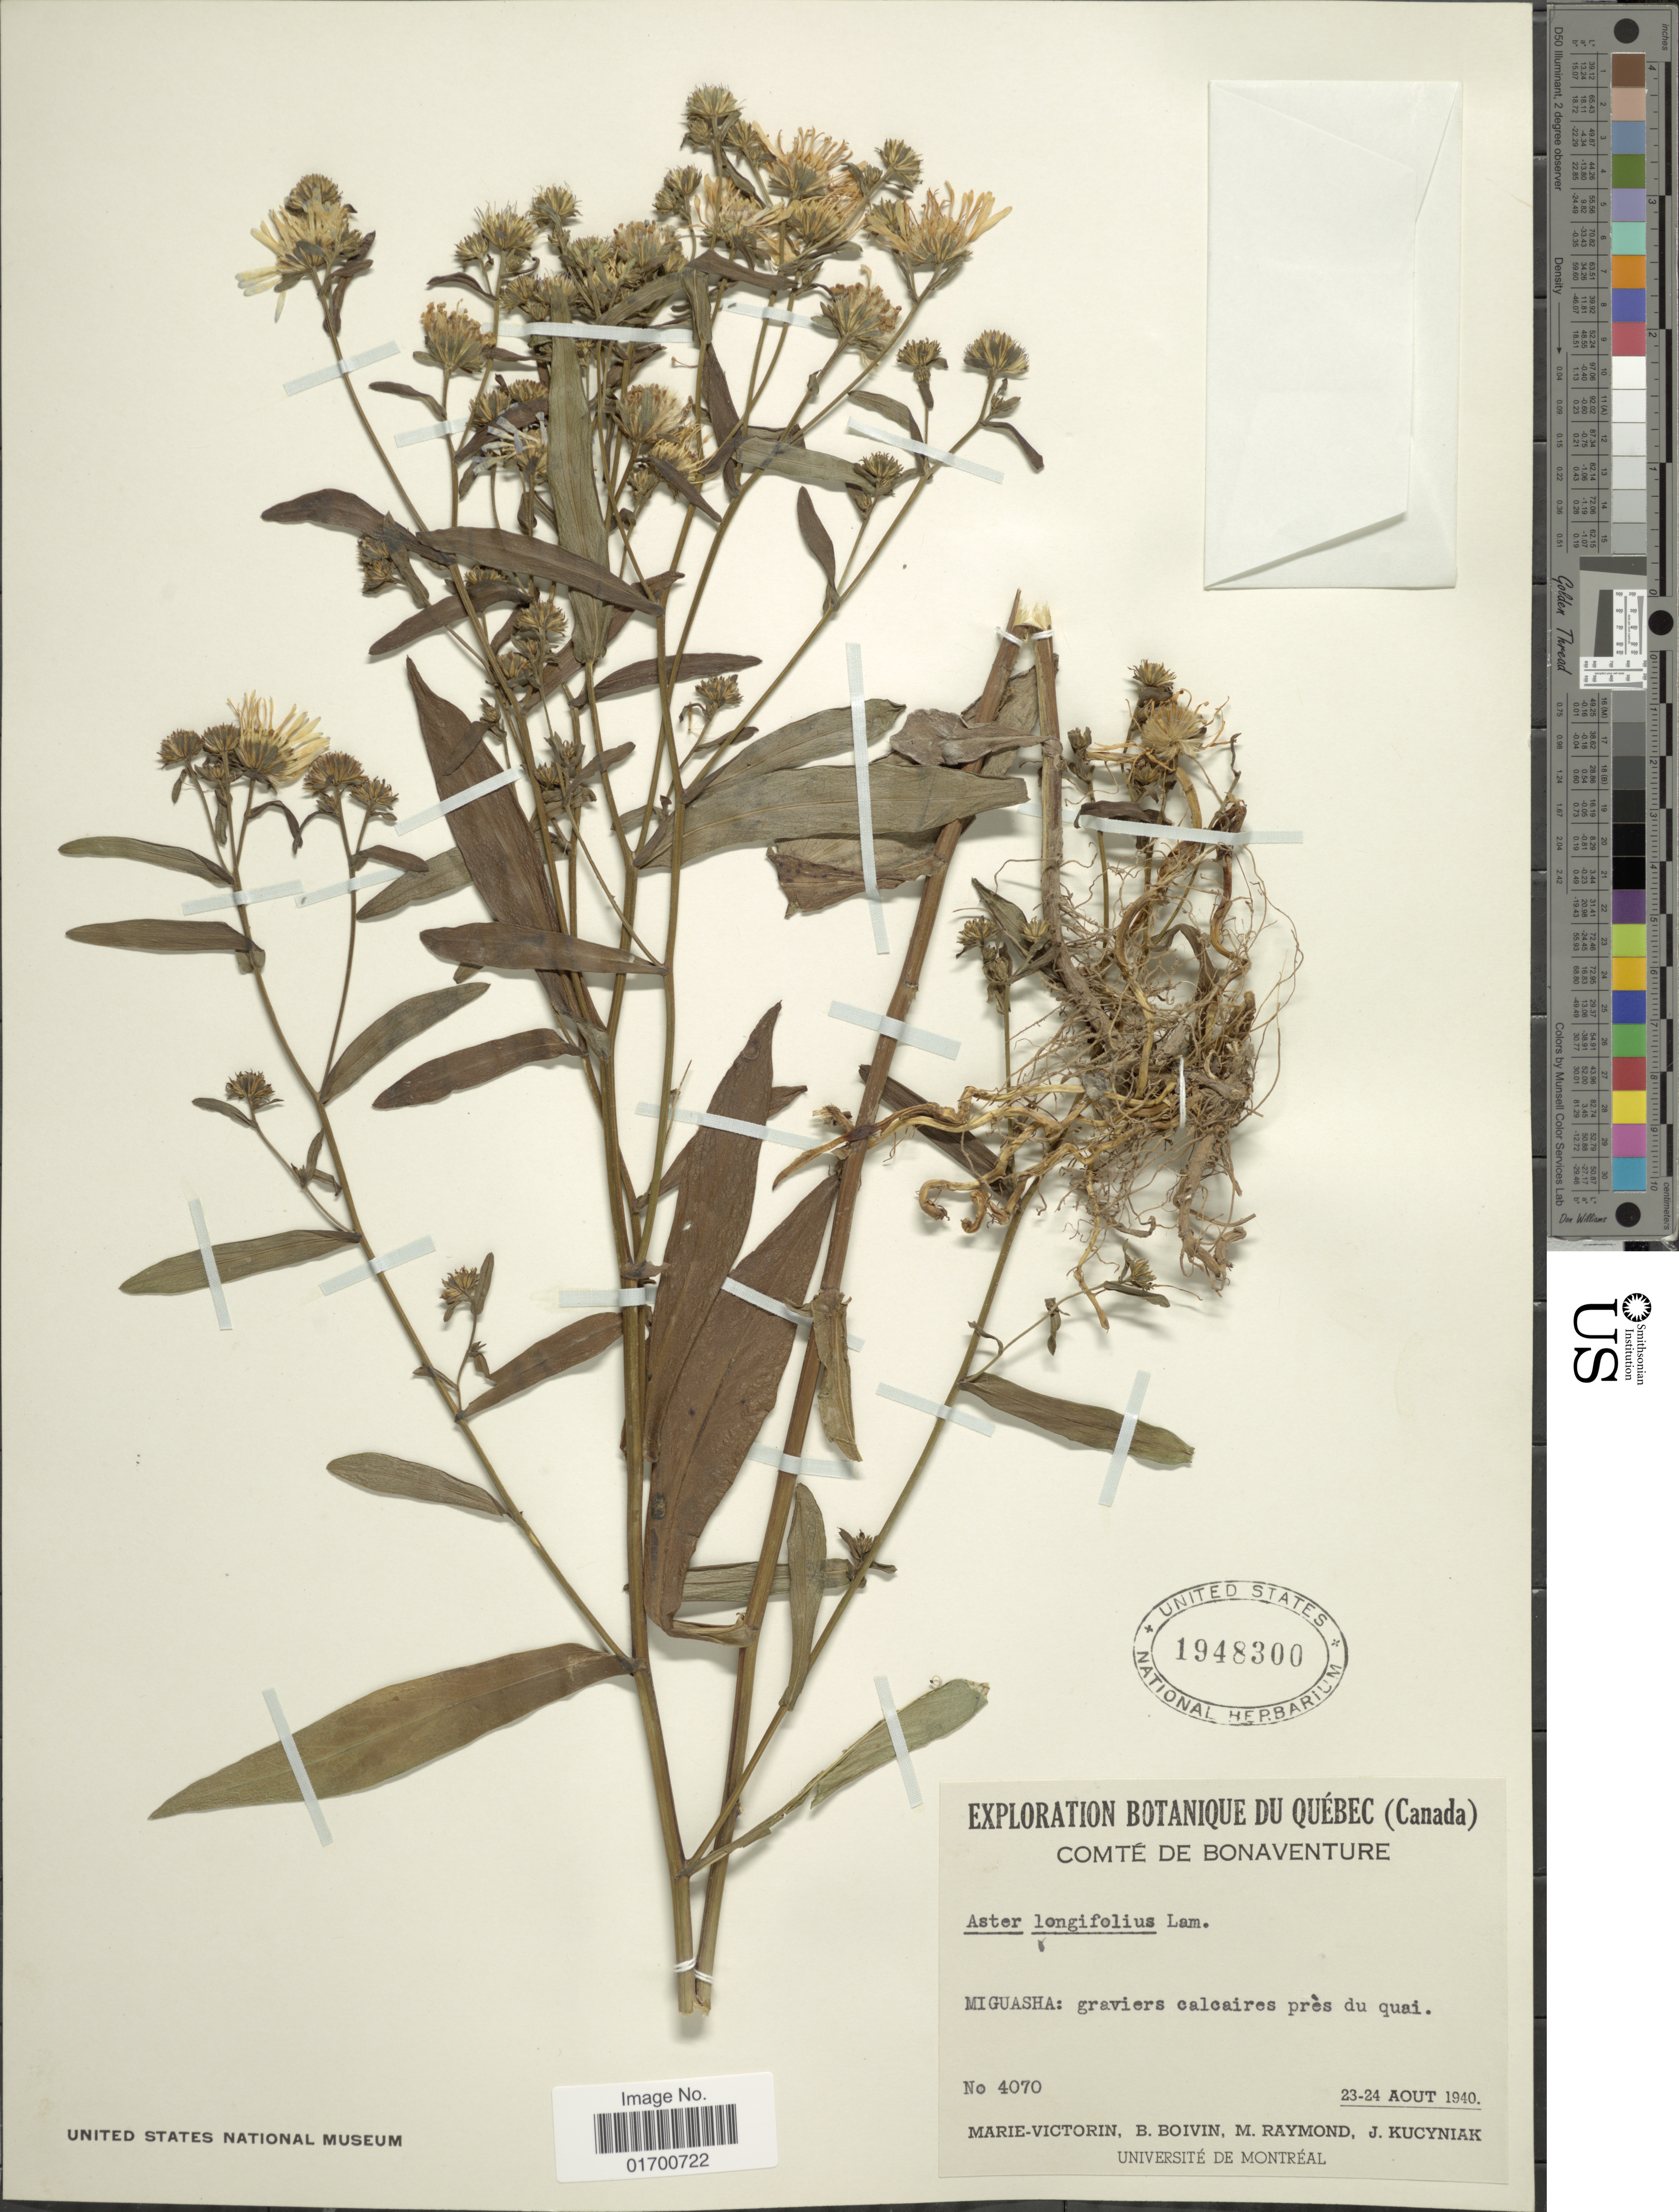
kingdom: Plantae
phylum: Tracheophyta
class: Magnoliopsida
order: Asterales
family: Asteraceae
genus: Symphyotrichum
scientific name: Symphyotrichum longifolium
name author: (Lam.) G.L. Nesom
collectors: -. Marie-Victorin, J. R. B. Boivin, M. Raymond & J. Kucyniak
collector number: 4070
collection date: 1940-08-23/1940-08-24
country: Canada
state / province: Quebec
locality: Comte de Bonaventure, Miguasha: graviers calcaires pres du quai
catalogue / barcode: US 1948300